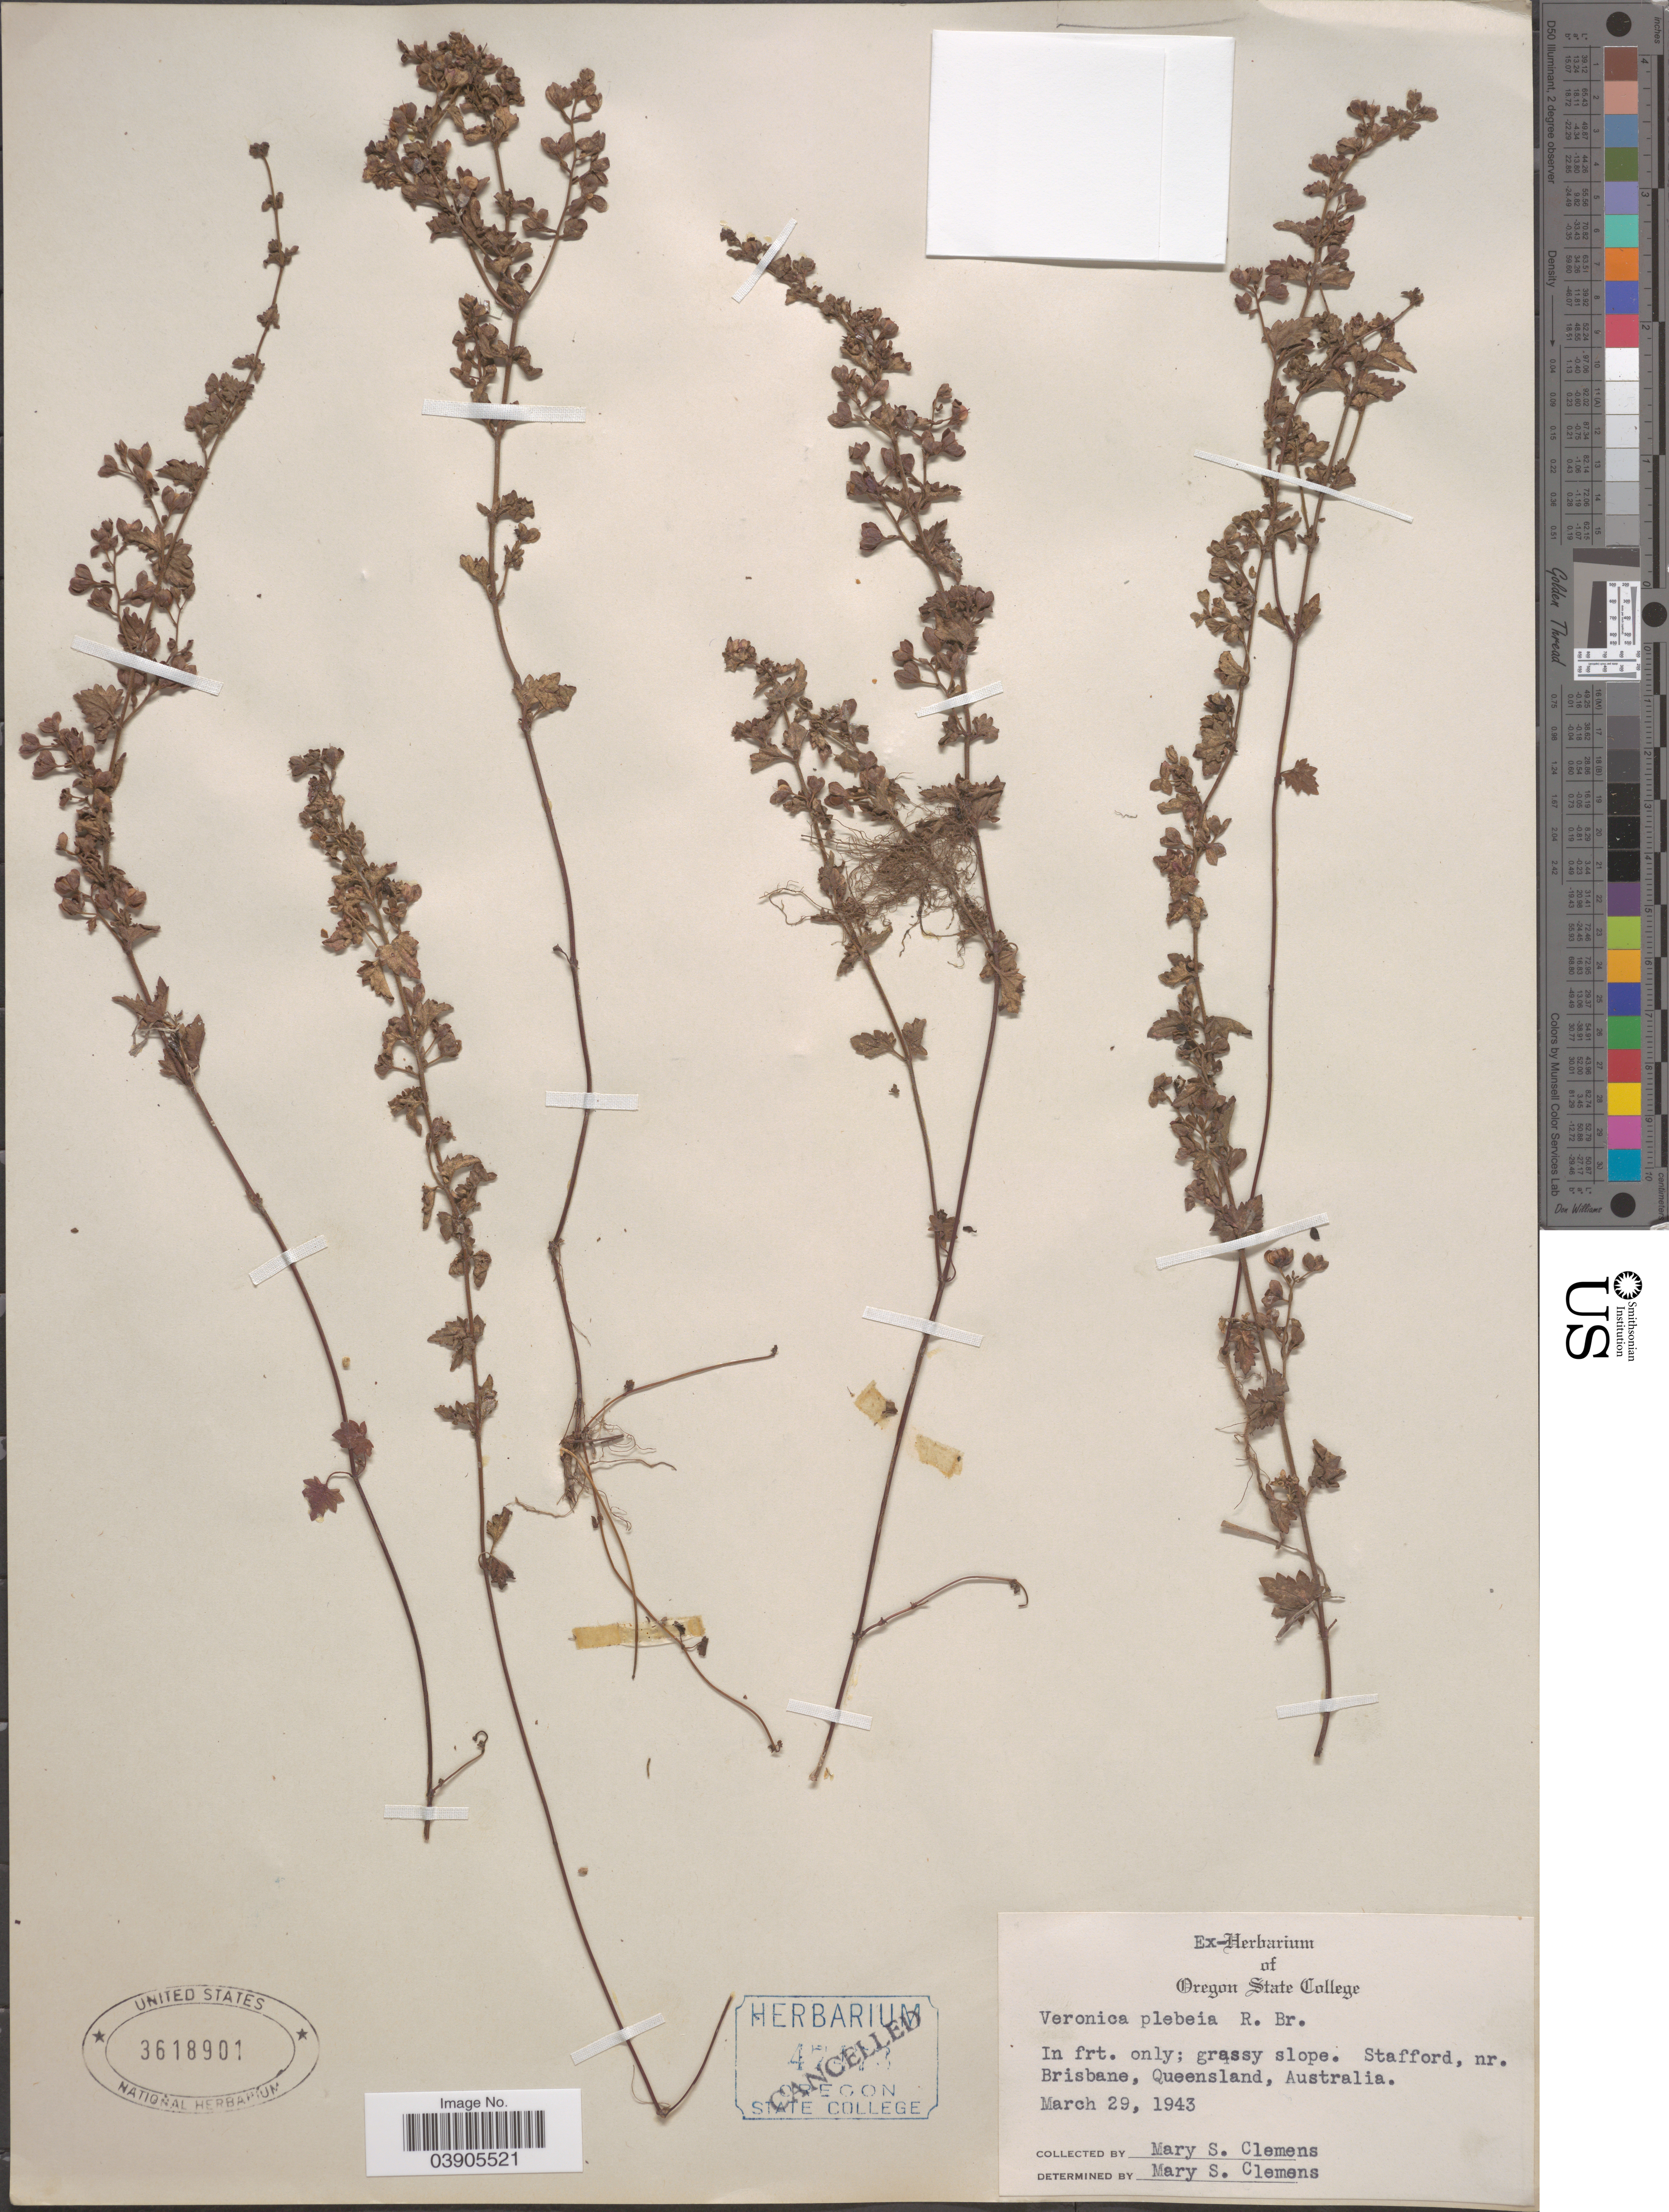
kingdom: Plantae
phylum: Tracheophyta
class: Magnoliopsida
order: Lamiales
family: Plantaginaceae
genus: Veronica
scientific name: Veronica plebeia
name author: R. Br.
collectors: M. S. Clemens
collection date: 1943-03-29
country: Australia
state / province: Queensland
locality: Stafford, nr. Brisbane.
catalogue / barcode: US 3618901